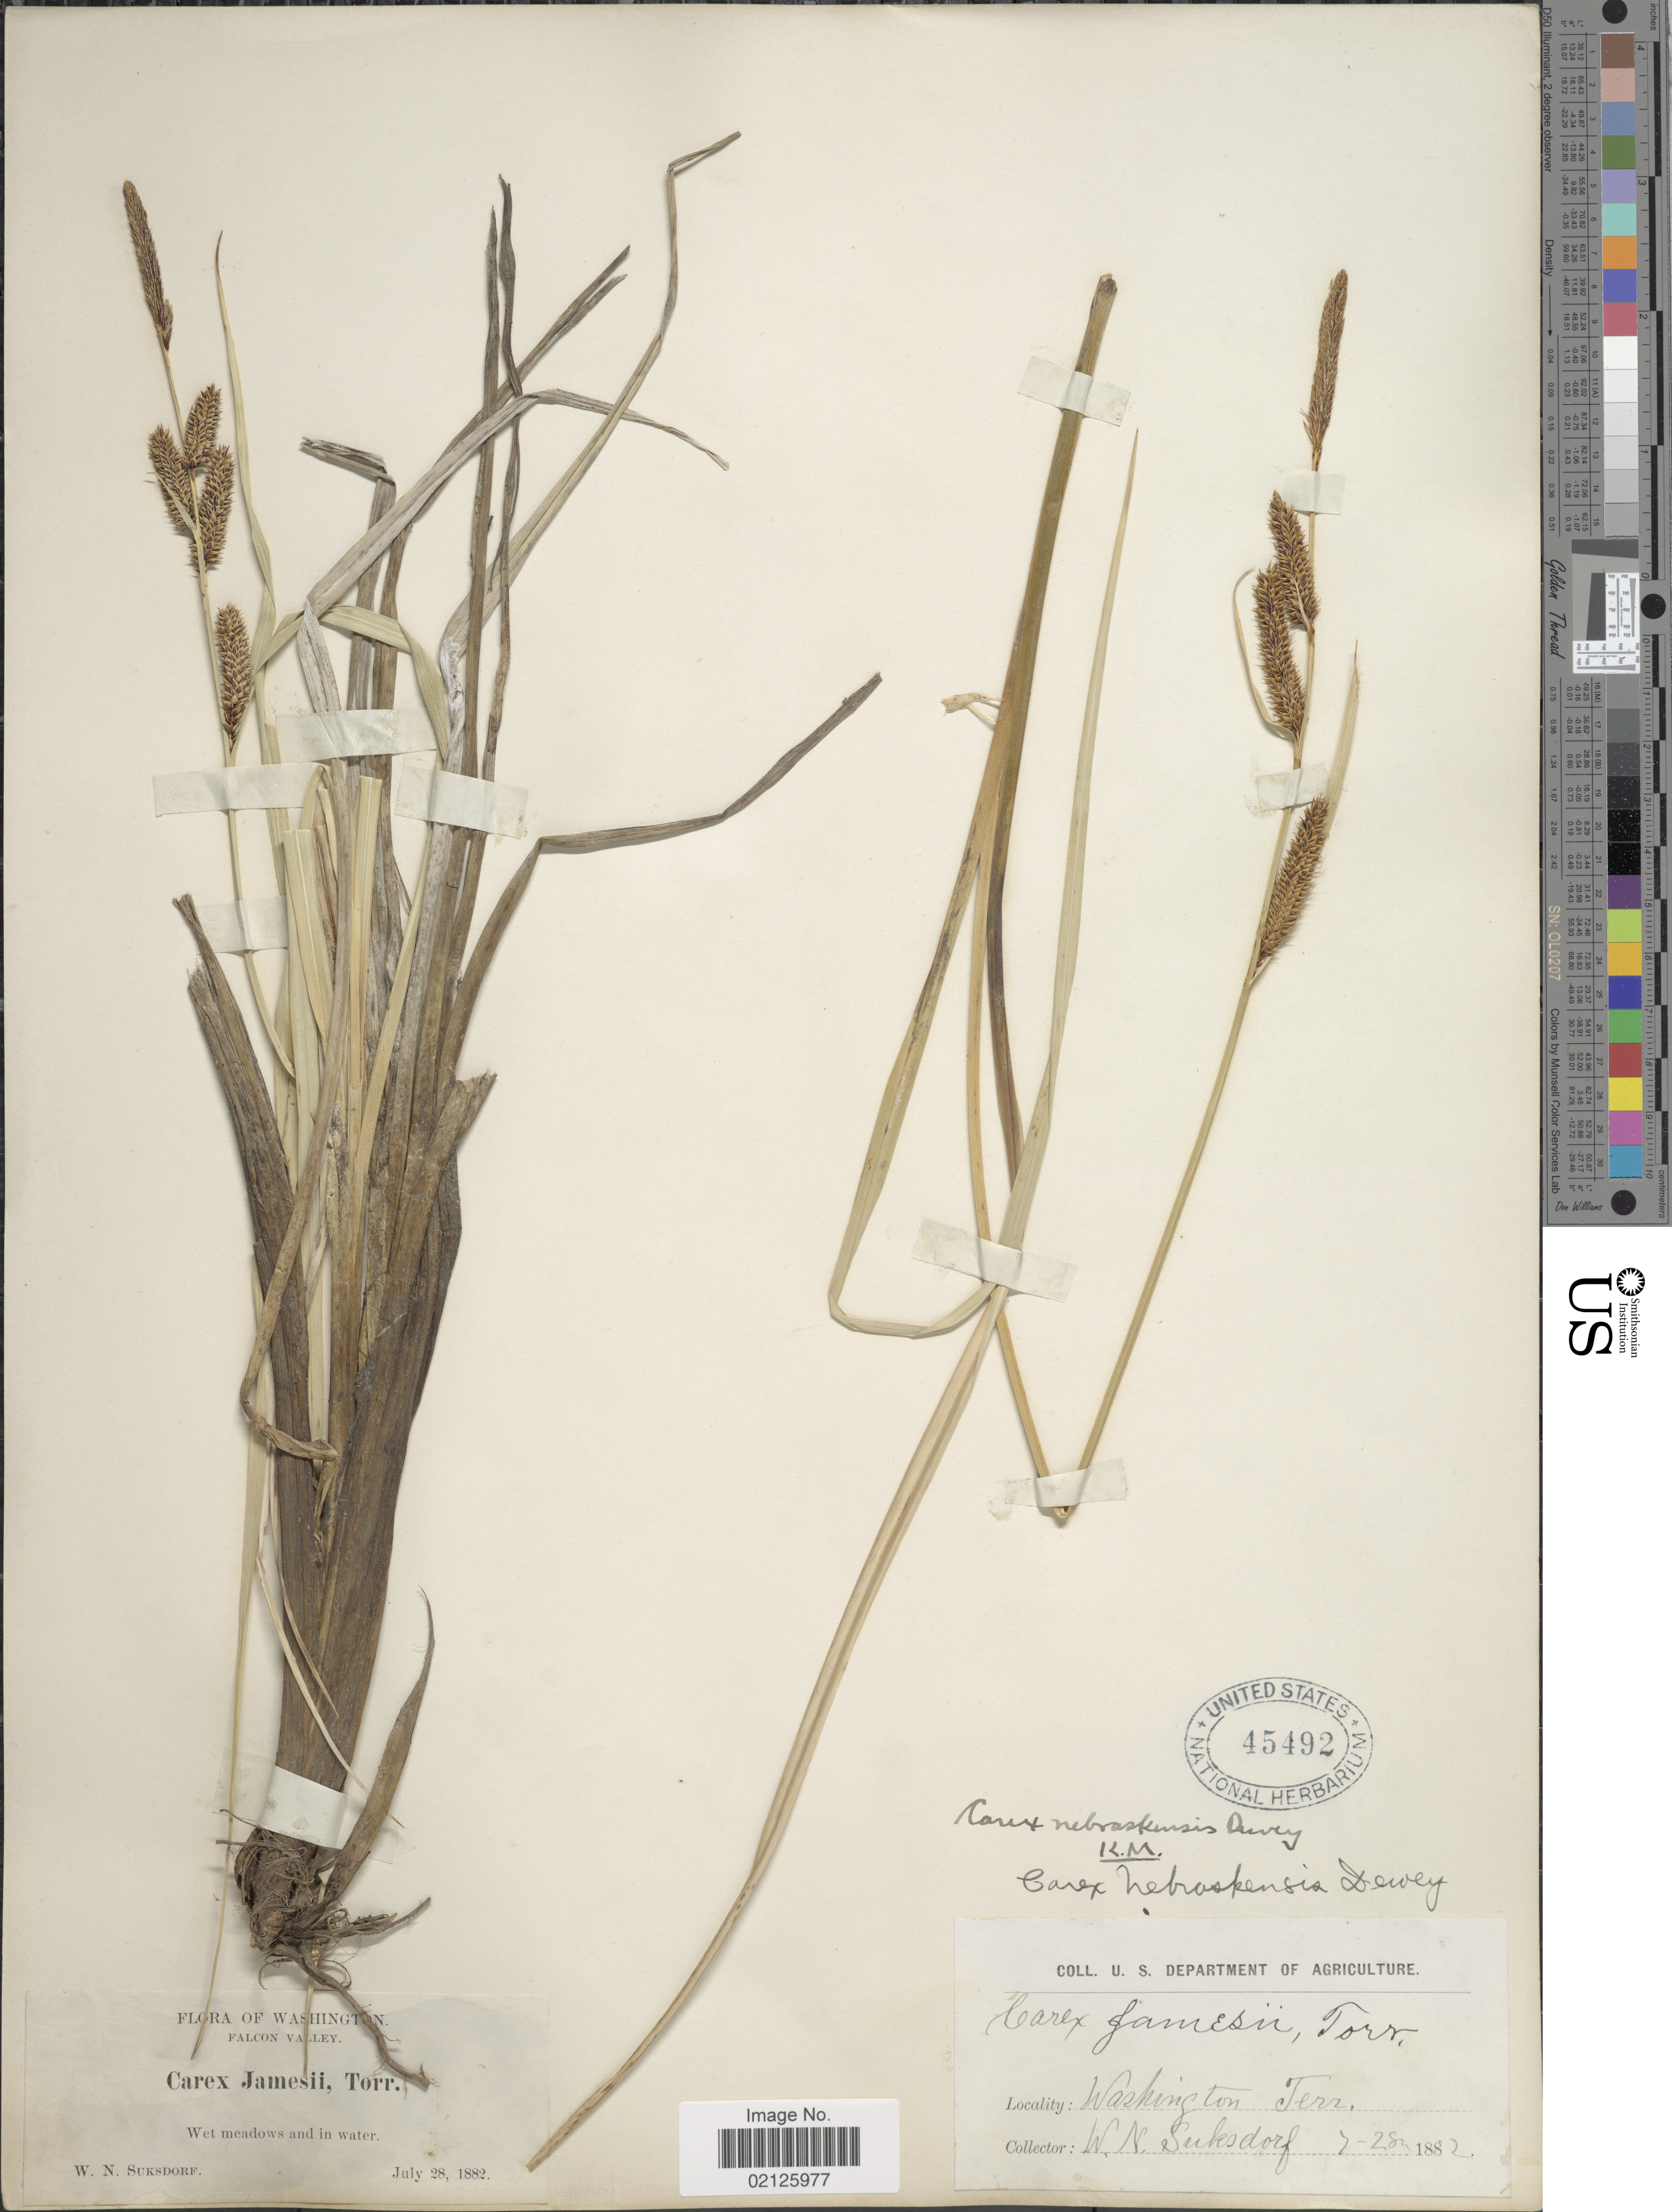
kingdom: Plantae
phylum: Tracheophyta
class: Liliopsida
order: Poales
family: Cyperaceae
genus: Carex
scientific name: Carex nebrascensis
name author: Dewey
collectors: W. N. Suksdorf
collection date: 1882-07-28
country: United States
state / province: Washington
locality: Falcon Valley, Wet meadows and in water, Washington Terr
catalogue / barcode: US 45492